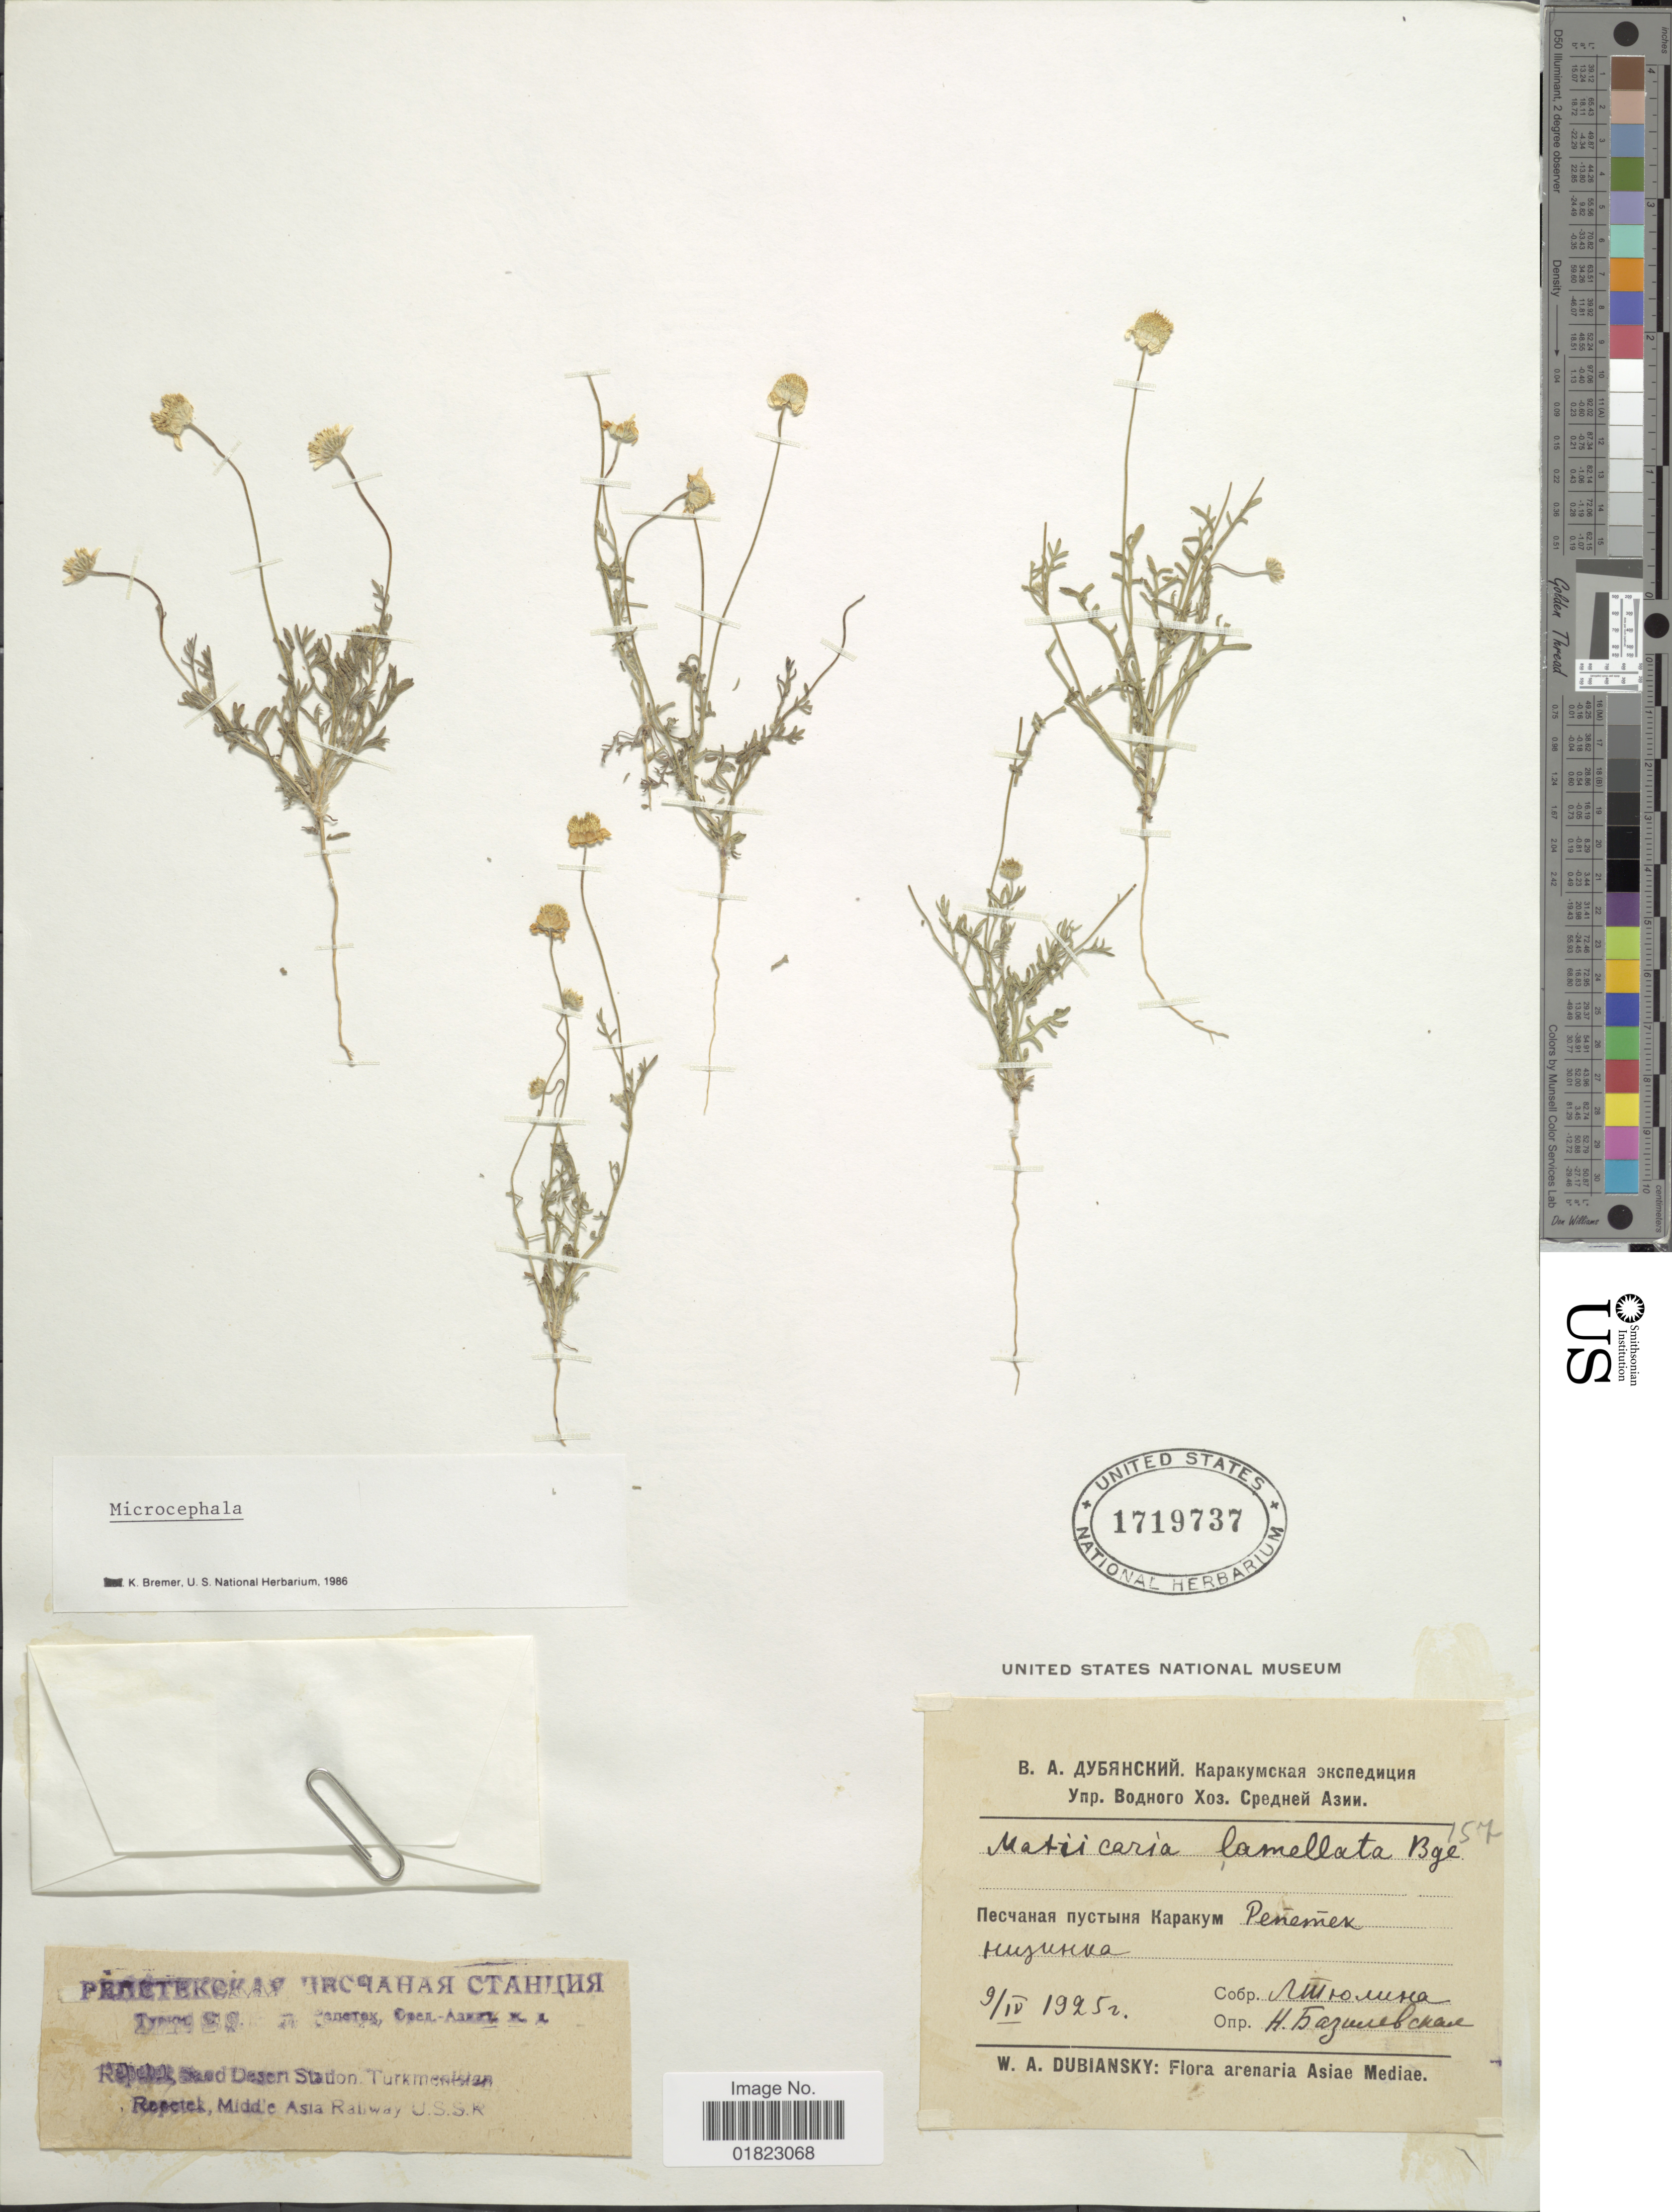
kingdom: Plantae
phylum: Tracheophyta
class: Magnoliopsida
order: Asterales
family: Asteraceae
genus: Microcephala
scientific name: Microcephala lamellata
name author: (Bunge) Pobed.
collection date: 1925-04-09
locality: [interpreted]. Arenaria Asiae Mediae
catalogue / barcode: US 1719737